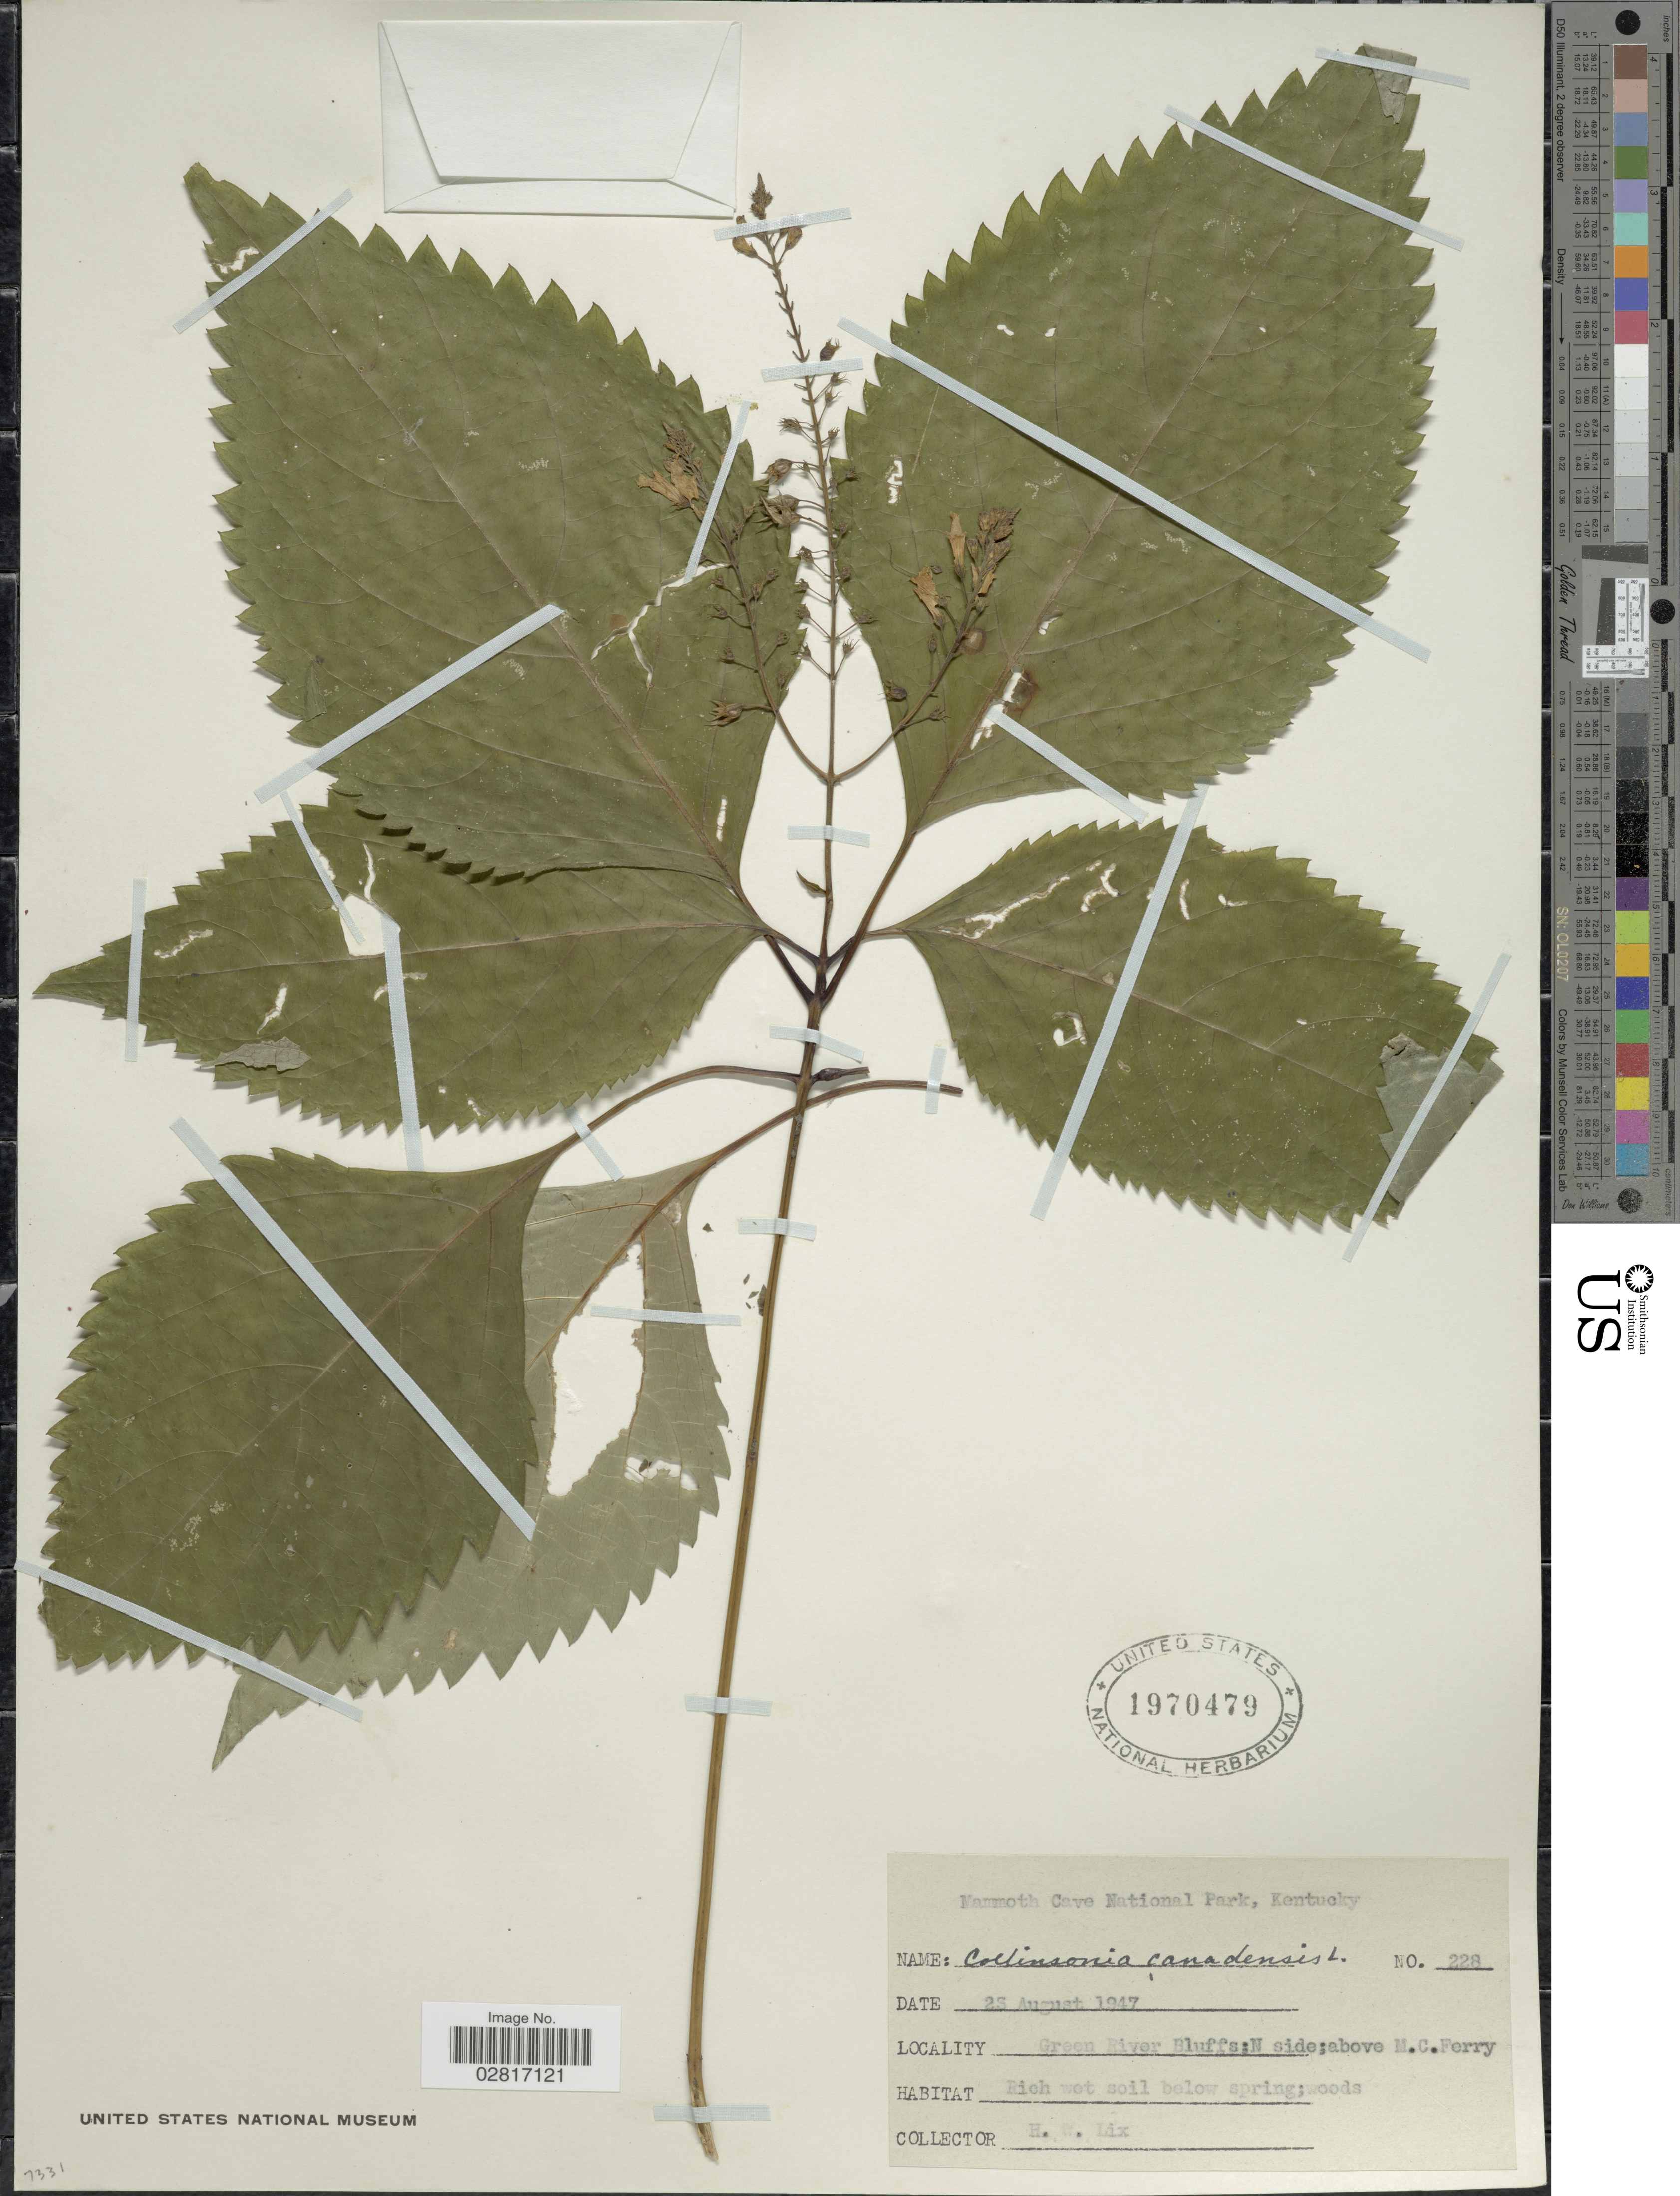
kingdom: Plantae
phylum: Tracheophyta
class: Magnoliopsida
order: Lamiales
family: Lamiaceae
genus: Collinsonia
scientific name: Collinsonia canadensis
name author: L.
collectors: H. W. Lix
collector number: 228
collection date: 1947-08-23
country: United States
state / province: Kentucky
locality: Mammoth Cave National Park, Green River Bluffs; N side; above M. C. Ferry.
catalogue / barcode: US 1970479